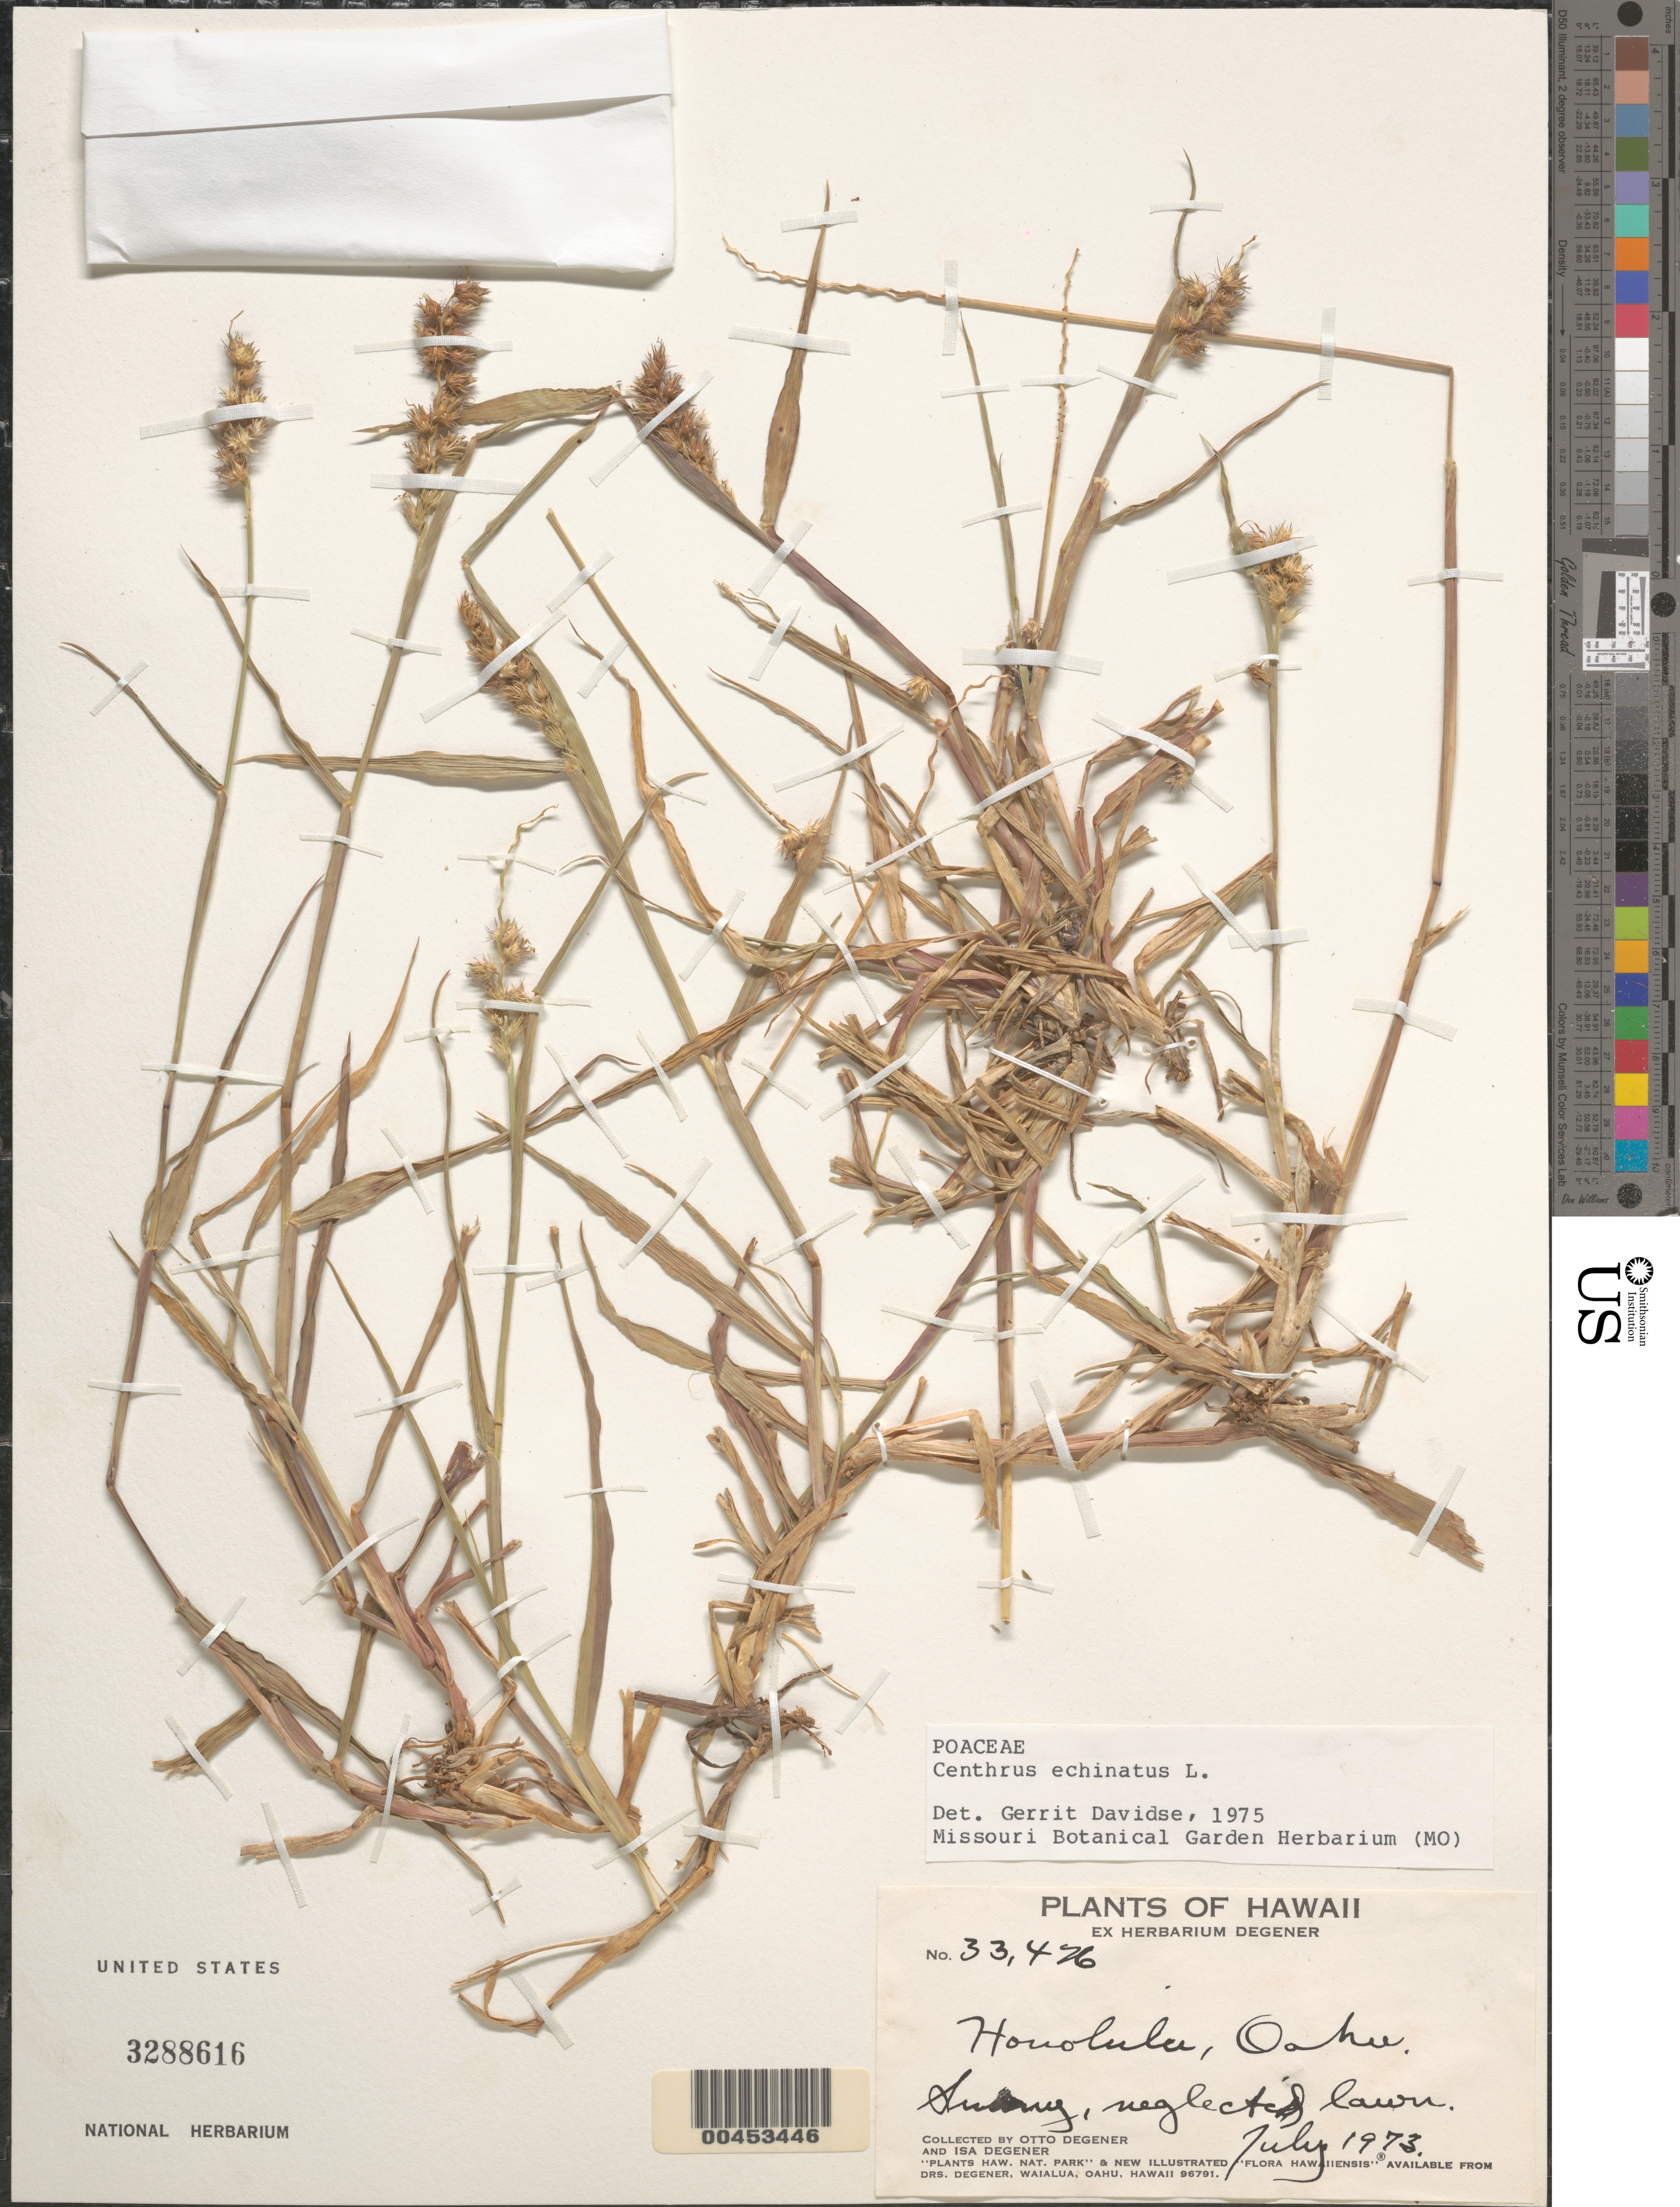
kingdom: Plantae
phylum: Tracheophyta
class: Liliopsida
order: Poales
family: Poaceae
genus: Cenchrus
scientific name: Cenchrus echinatus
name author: L.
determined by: Davidse, Gerrit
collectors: O. Degener & I. Degener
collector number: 33426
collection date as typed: Jul 1973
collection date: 1973-07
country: United States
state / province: Hawaii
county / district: Honolulu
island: Oahu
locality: Honolulu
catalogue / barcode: US 3288616